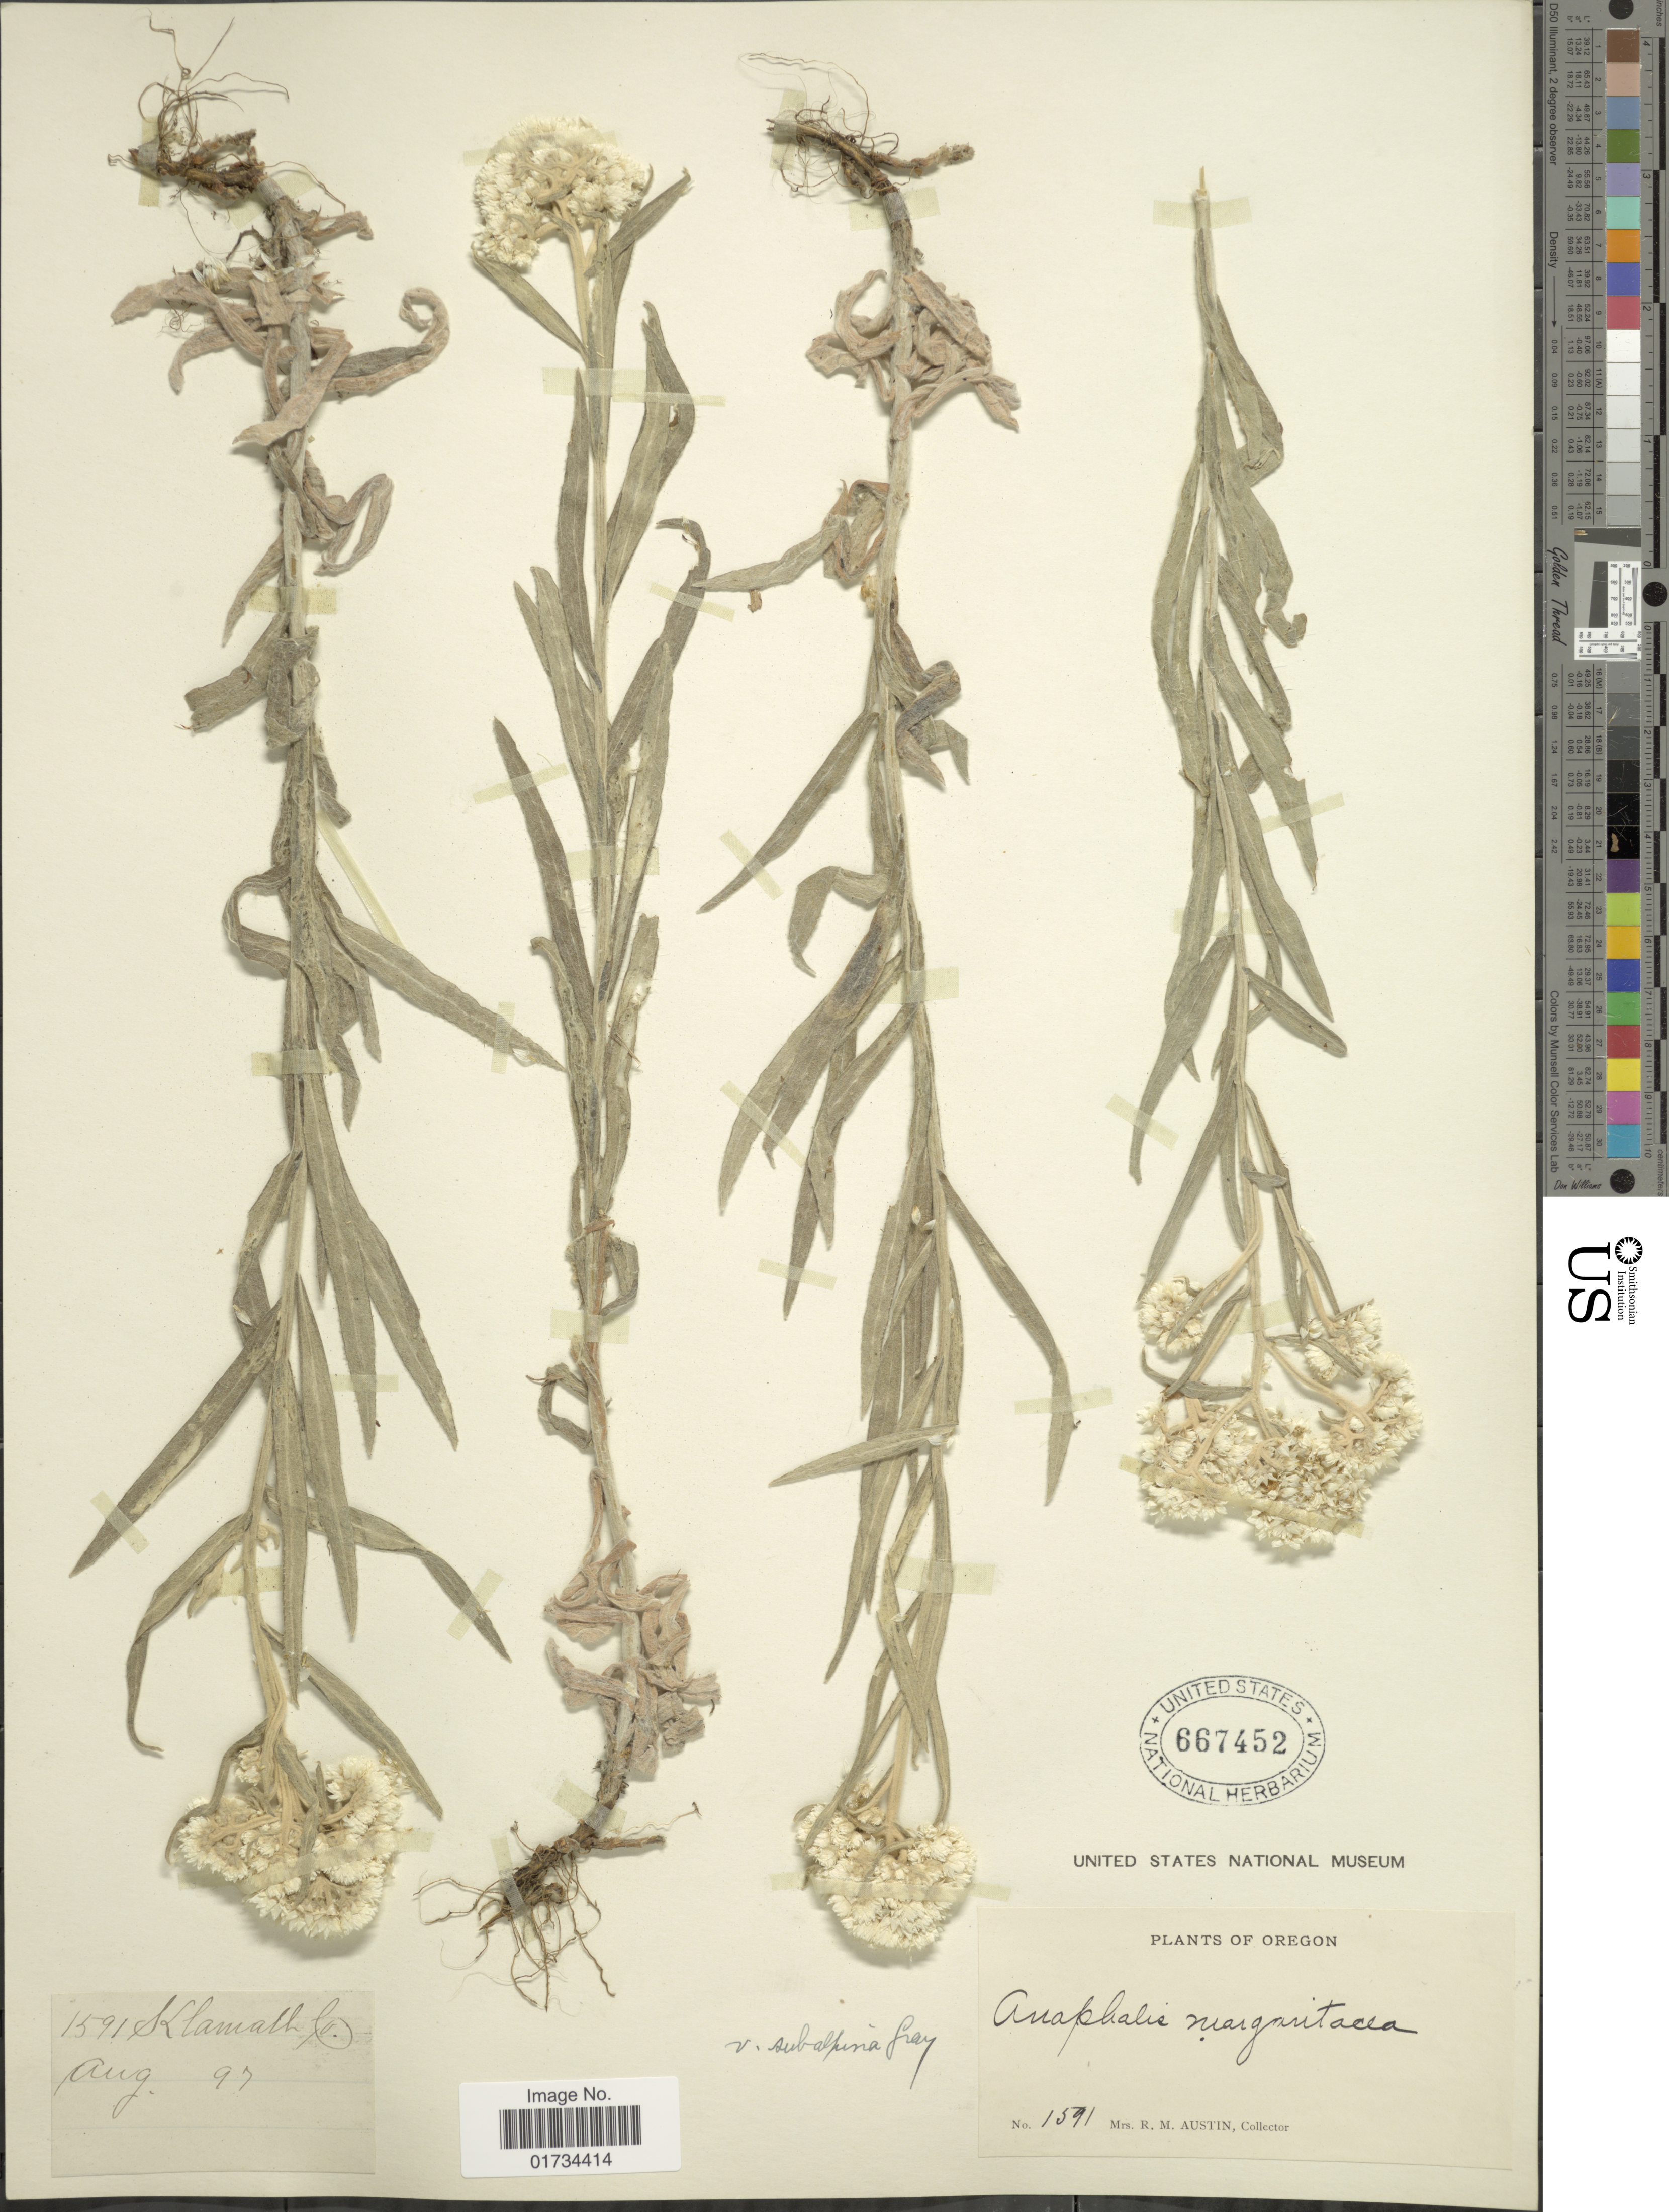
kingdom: Plantae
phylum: Tracheophyta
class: Magnoliopsida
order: Asterales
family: Asteraceae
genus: Anaphalis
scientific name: Anaphalis subalpina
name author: (A. Gray) Rydb.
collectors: R. Austin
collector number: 1591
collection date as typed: Transcribed d/m/y: /8/97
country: United States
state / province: Oregon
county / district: Klamath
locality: Klamath Co.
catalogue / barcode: US 667452